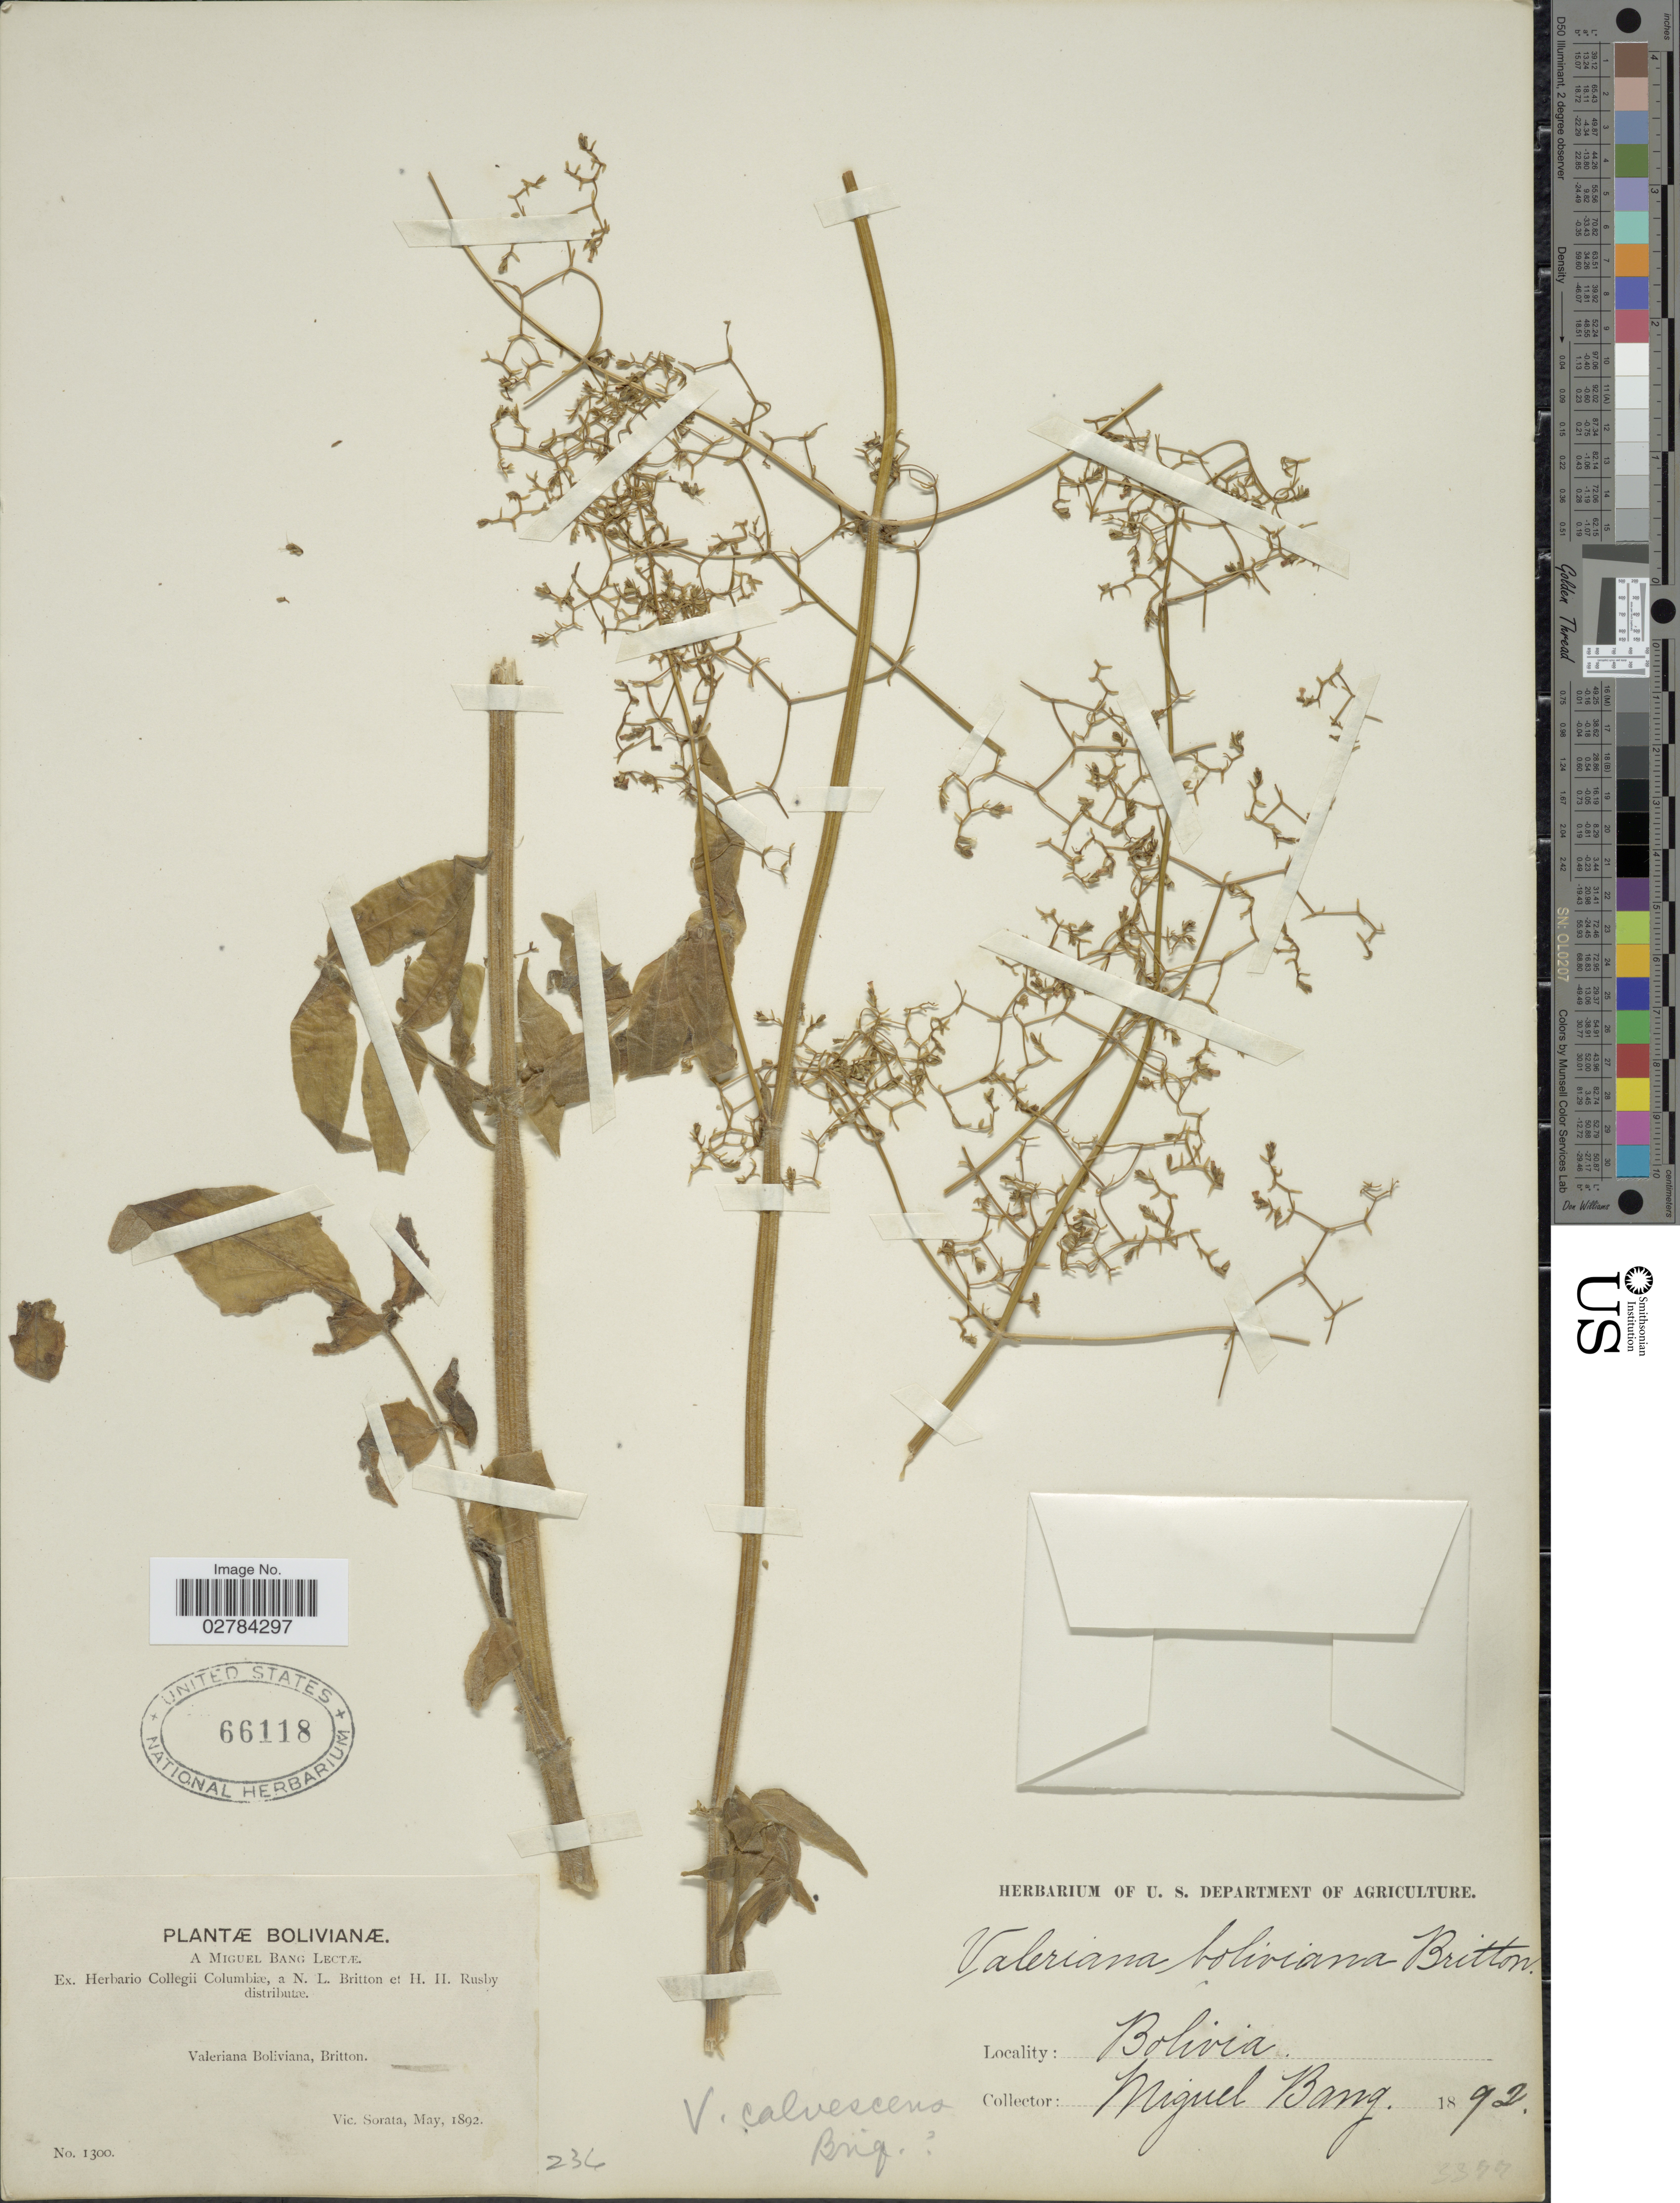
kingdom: Plantae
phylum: Tracheophyta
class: Magnoliopsida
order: Dipsacales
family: Caprifoliaceae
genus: Valeriana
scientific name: Valeriana calvescens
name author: Briq.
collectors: M. Bang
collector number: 1300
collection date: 1892-05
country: Bolivia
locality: Vic. Sorata.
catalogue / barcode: US 66118